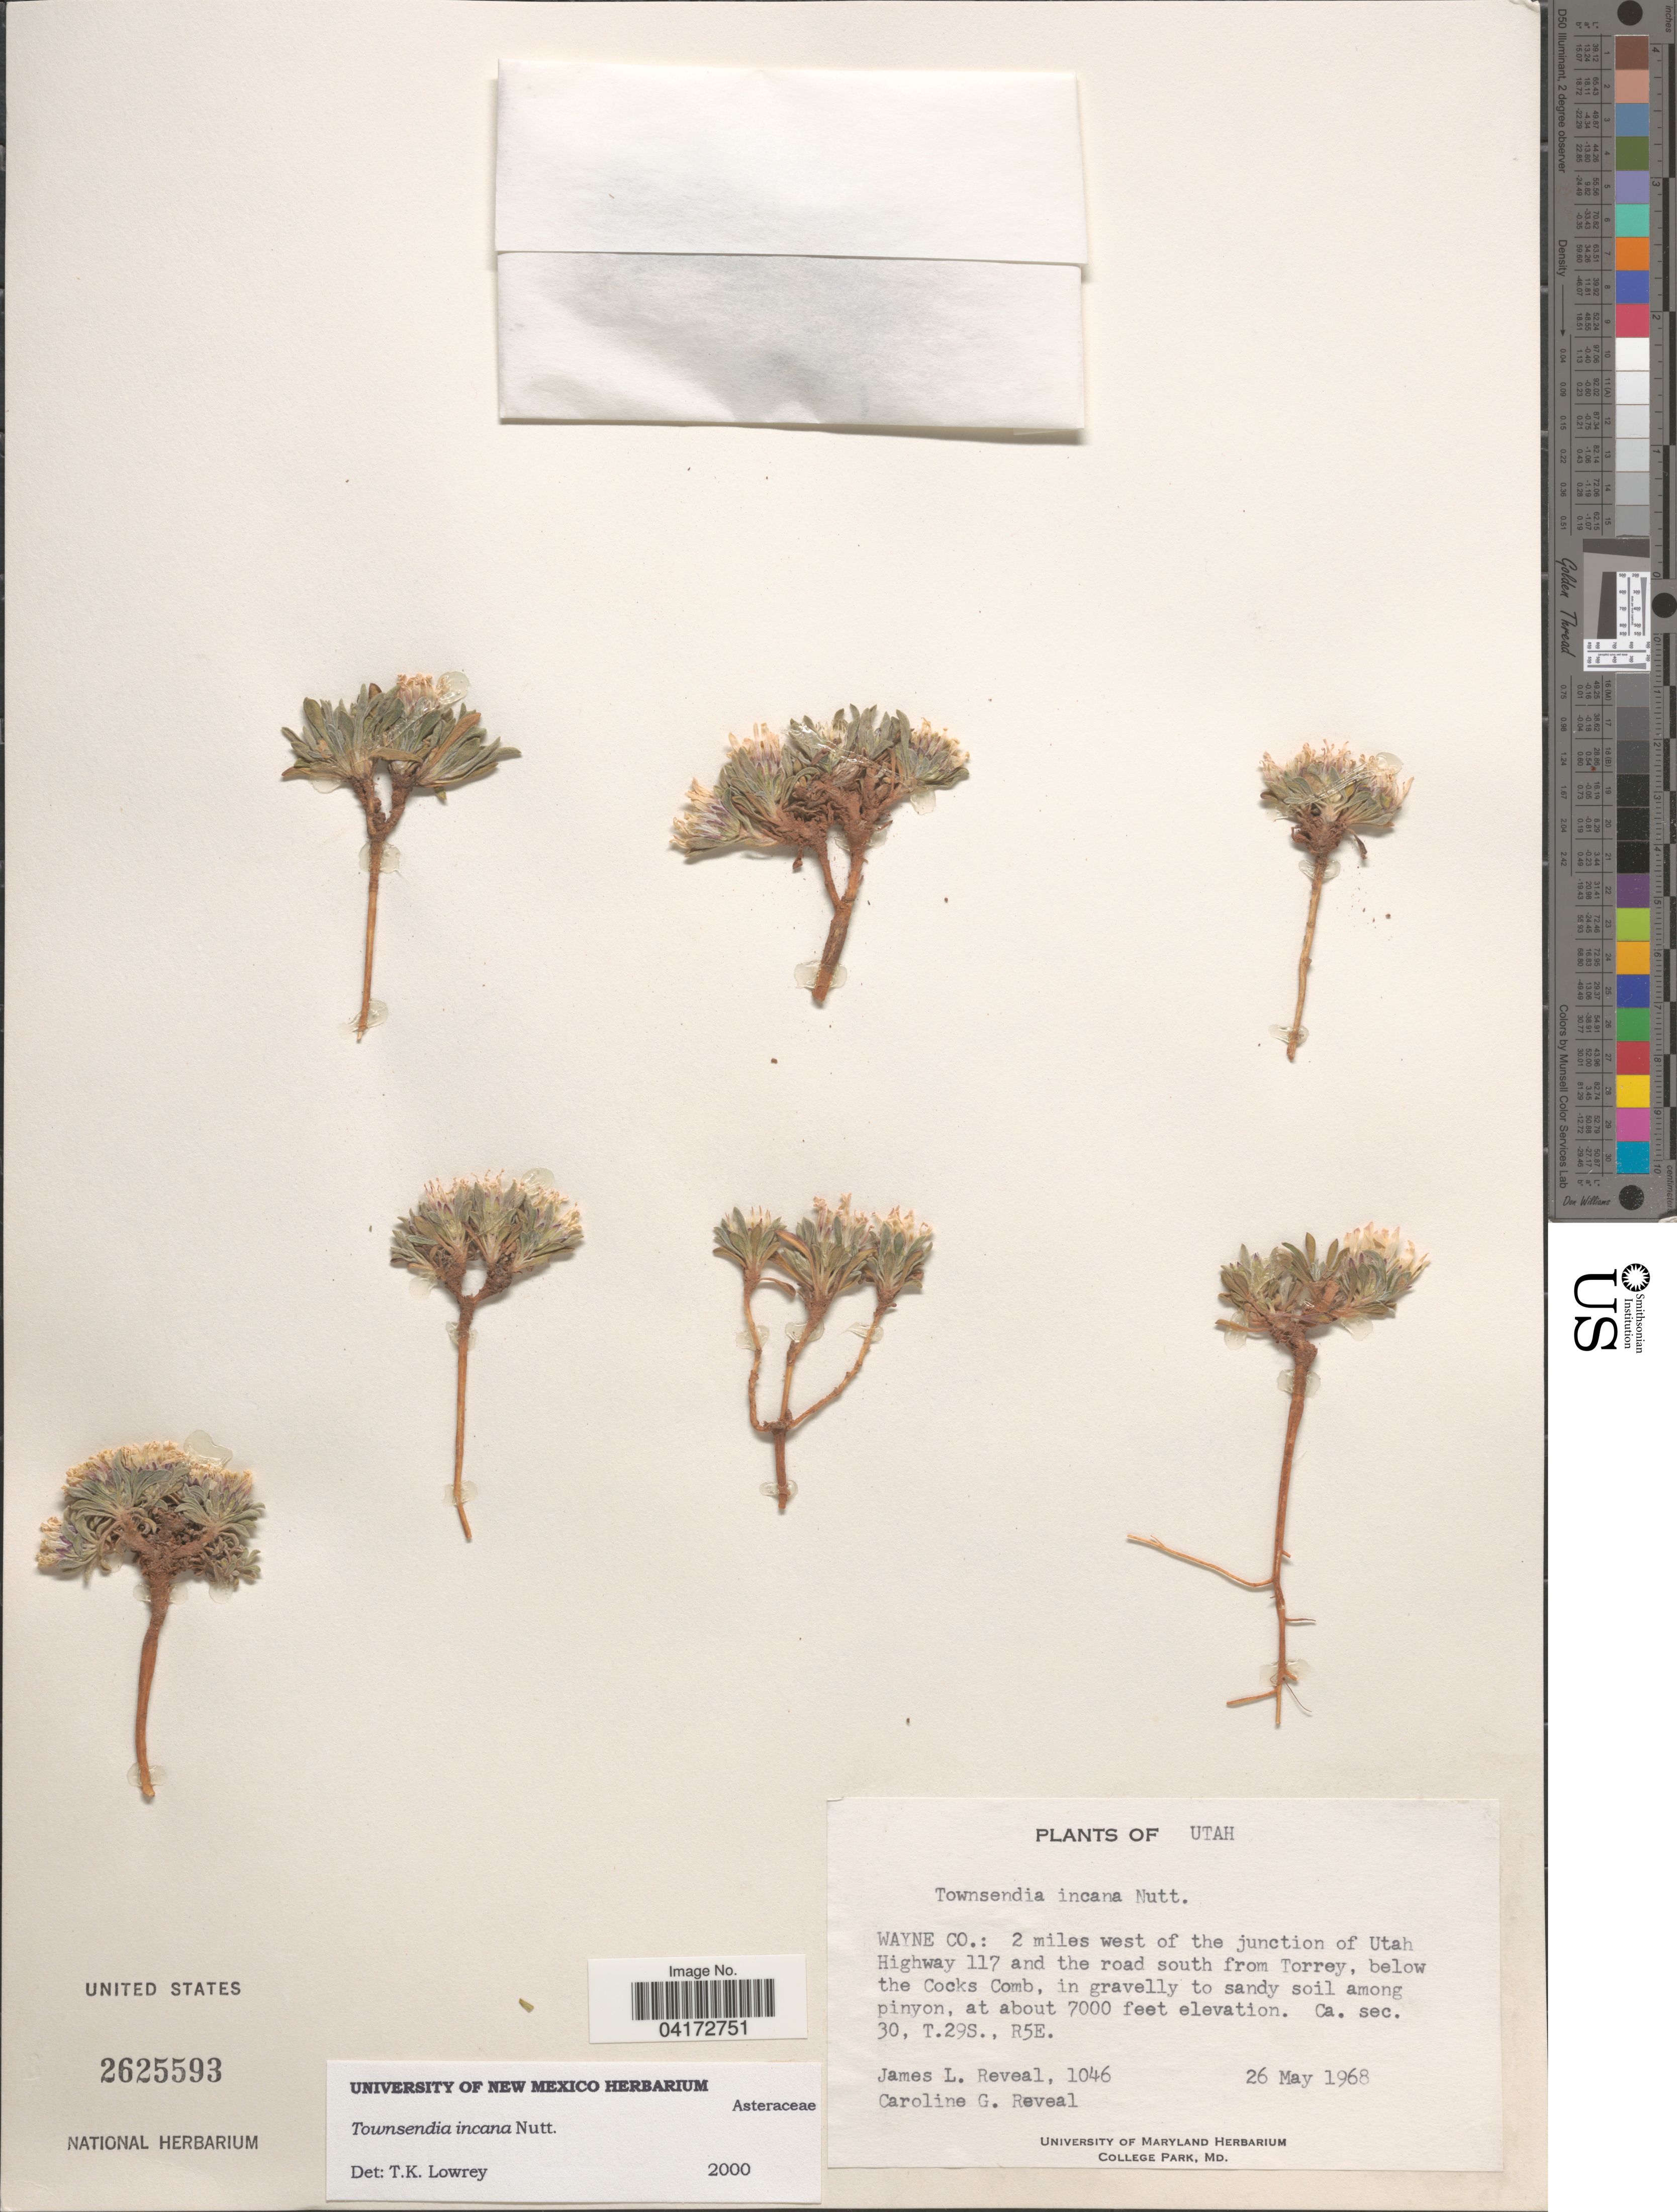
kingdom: Plantae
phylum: Tracheophyta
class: Magnoliopsida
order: Asterales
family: Asteraceae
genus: Townsendia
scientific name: Townsendia incana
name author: Nutt.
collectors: J. L. Reveal & C. G. Reveal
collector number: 1046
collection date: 1968-05-26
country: United States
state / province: Utah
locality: Wayne Co.: 2 miles west of the junction of Utah Highway 117 and the road south from Torrey, below the Cocks Comb. Ca. sec. 30, T.29S., R5E.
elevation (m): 2134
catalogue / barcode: US 2625593